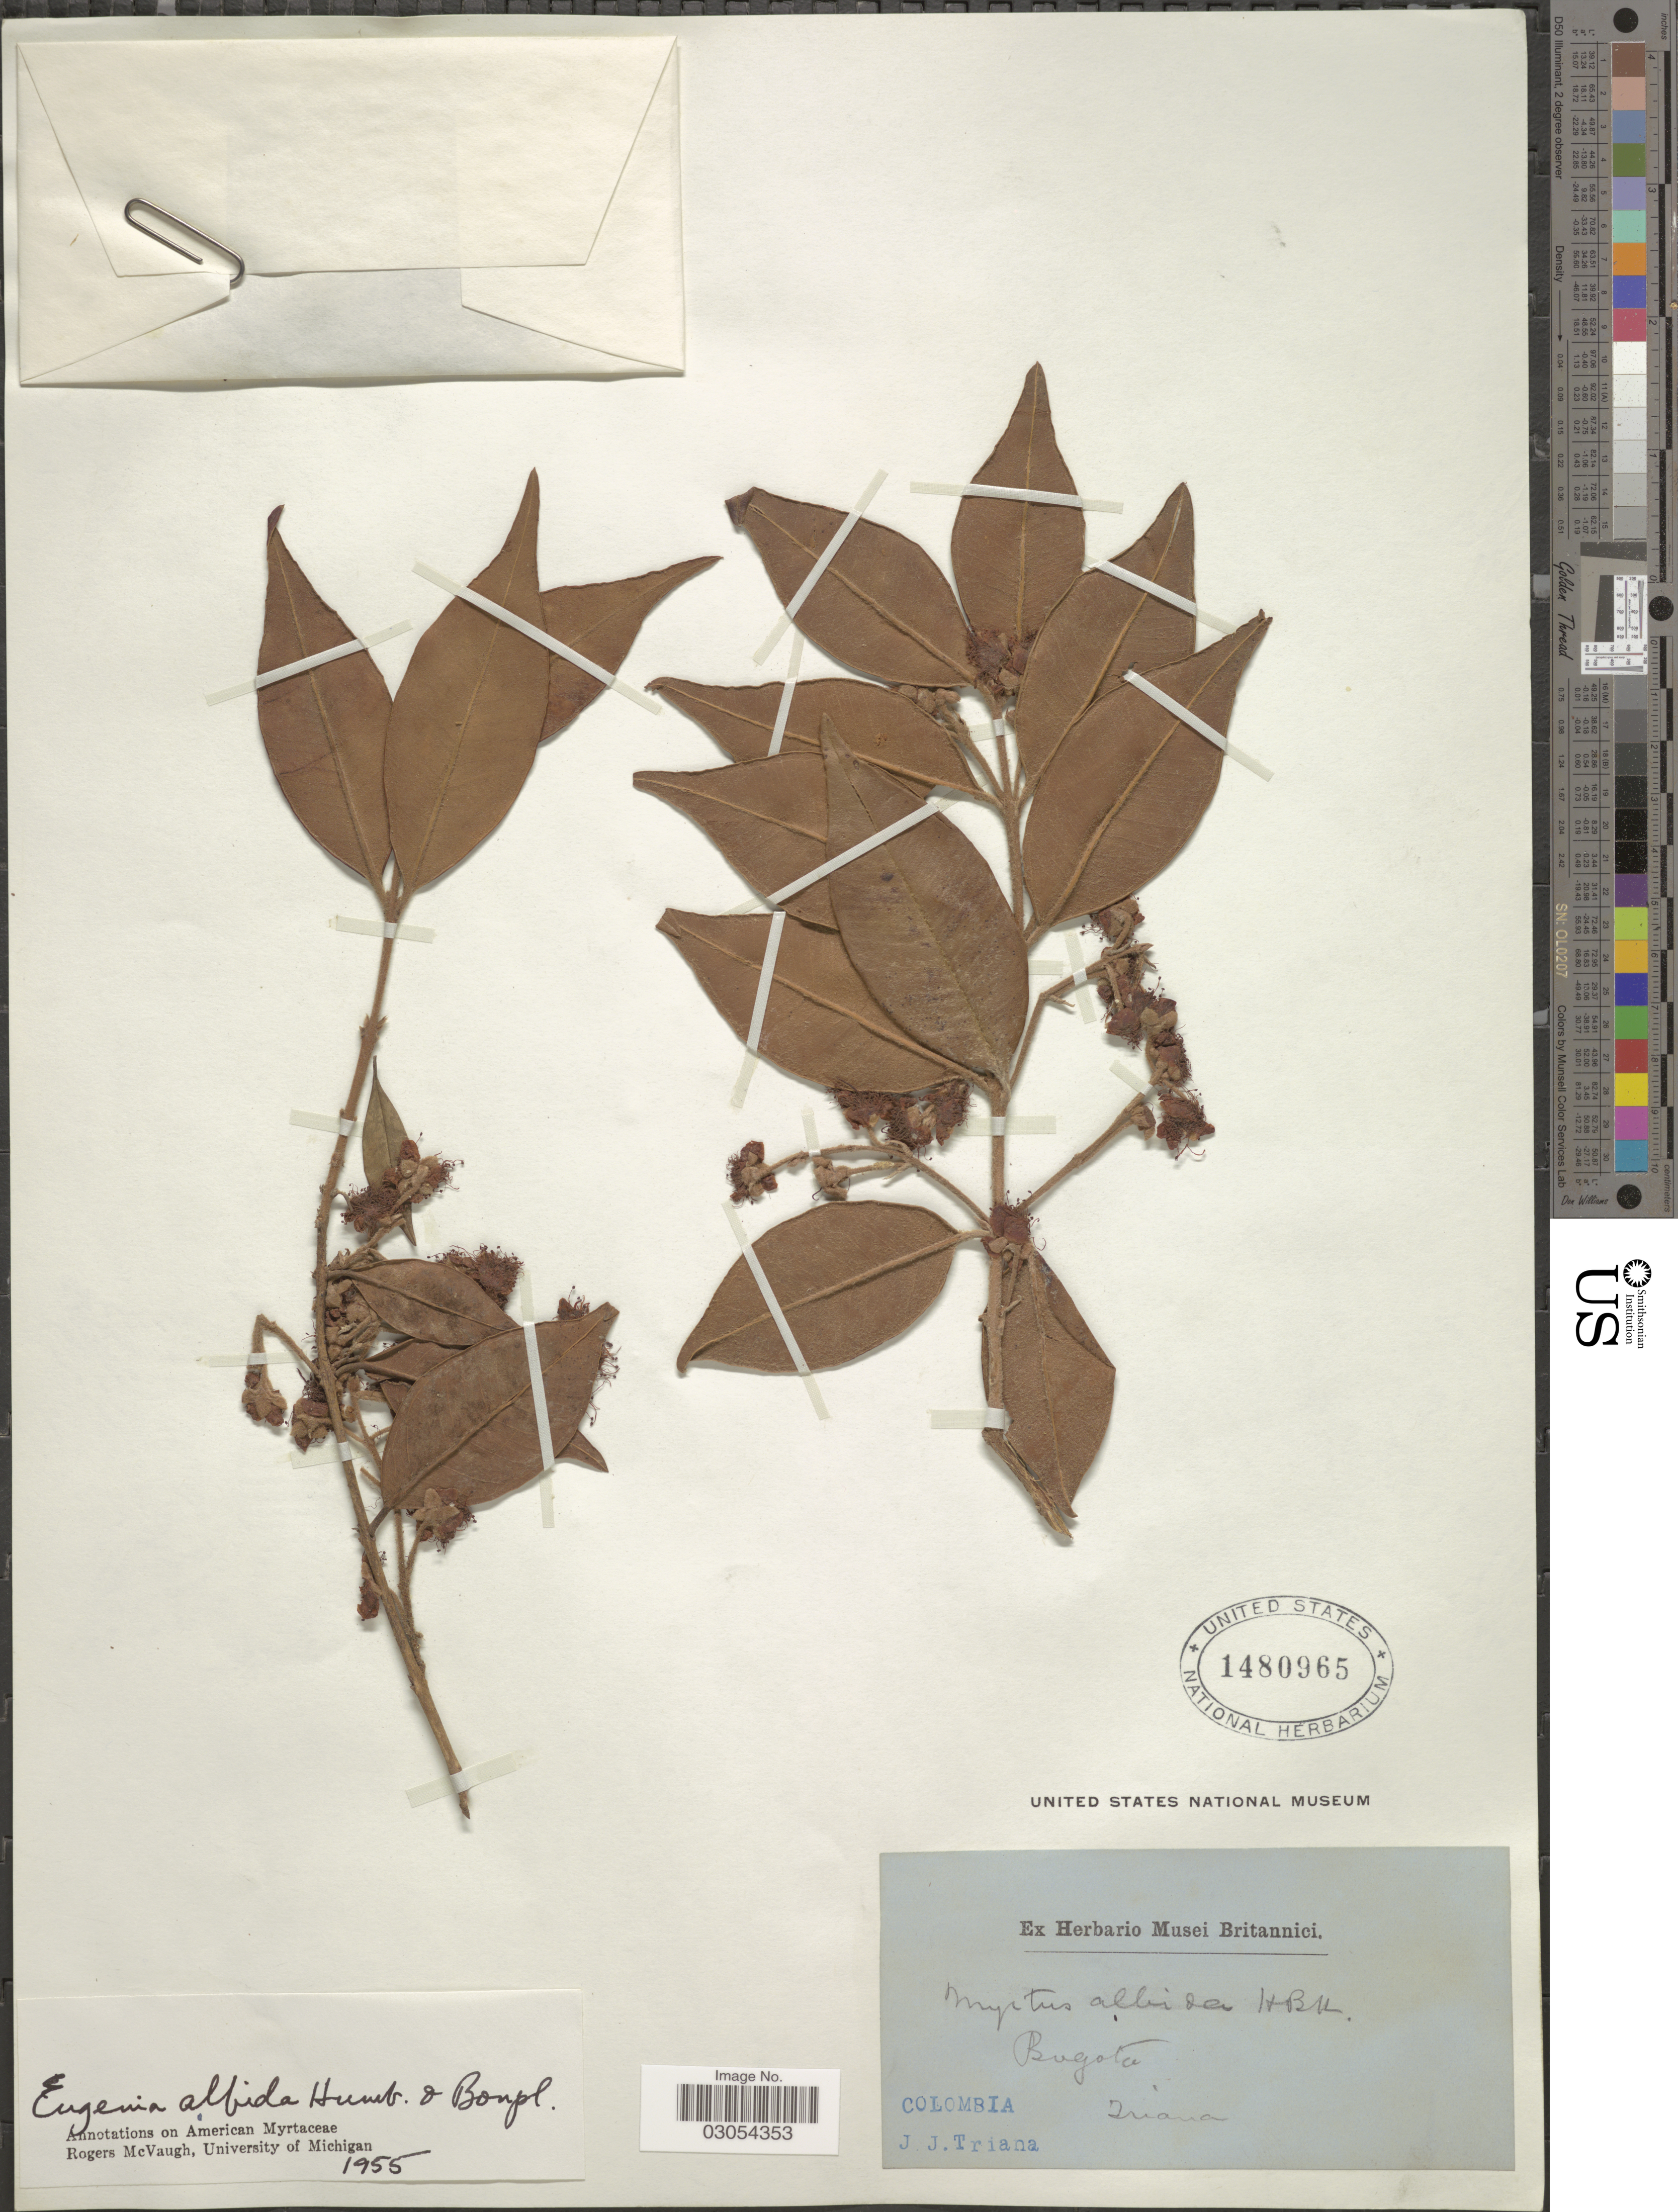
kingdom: Plantae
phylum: Tracheophyta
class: Magnoliopsida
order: Myrtales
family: Myrtaceae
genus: Eugenia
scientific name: Eugenia albida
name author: Humb. & Bonpl.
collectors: J. J. Triana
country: Colombia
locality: Bogota.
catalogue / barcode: US 1480965